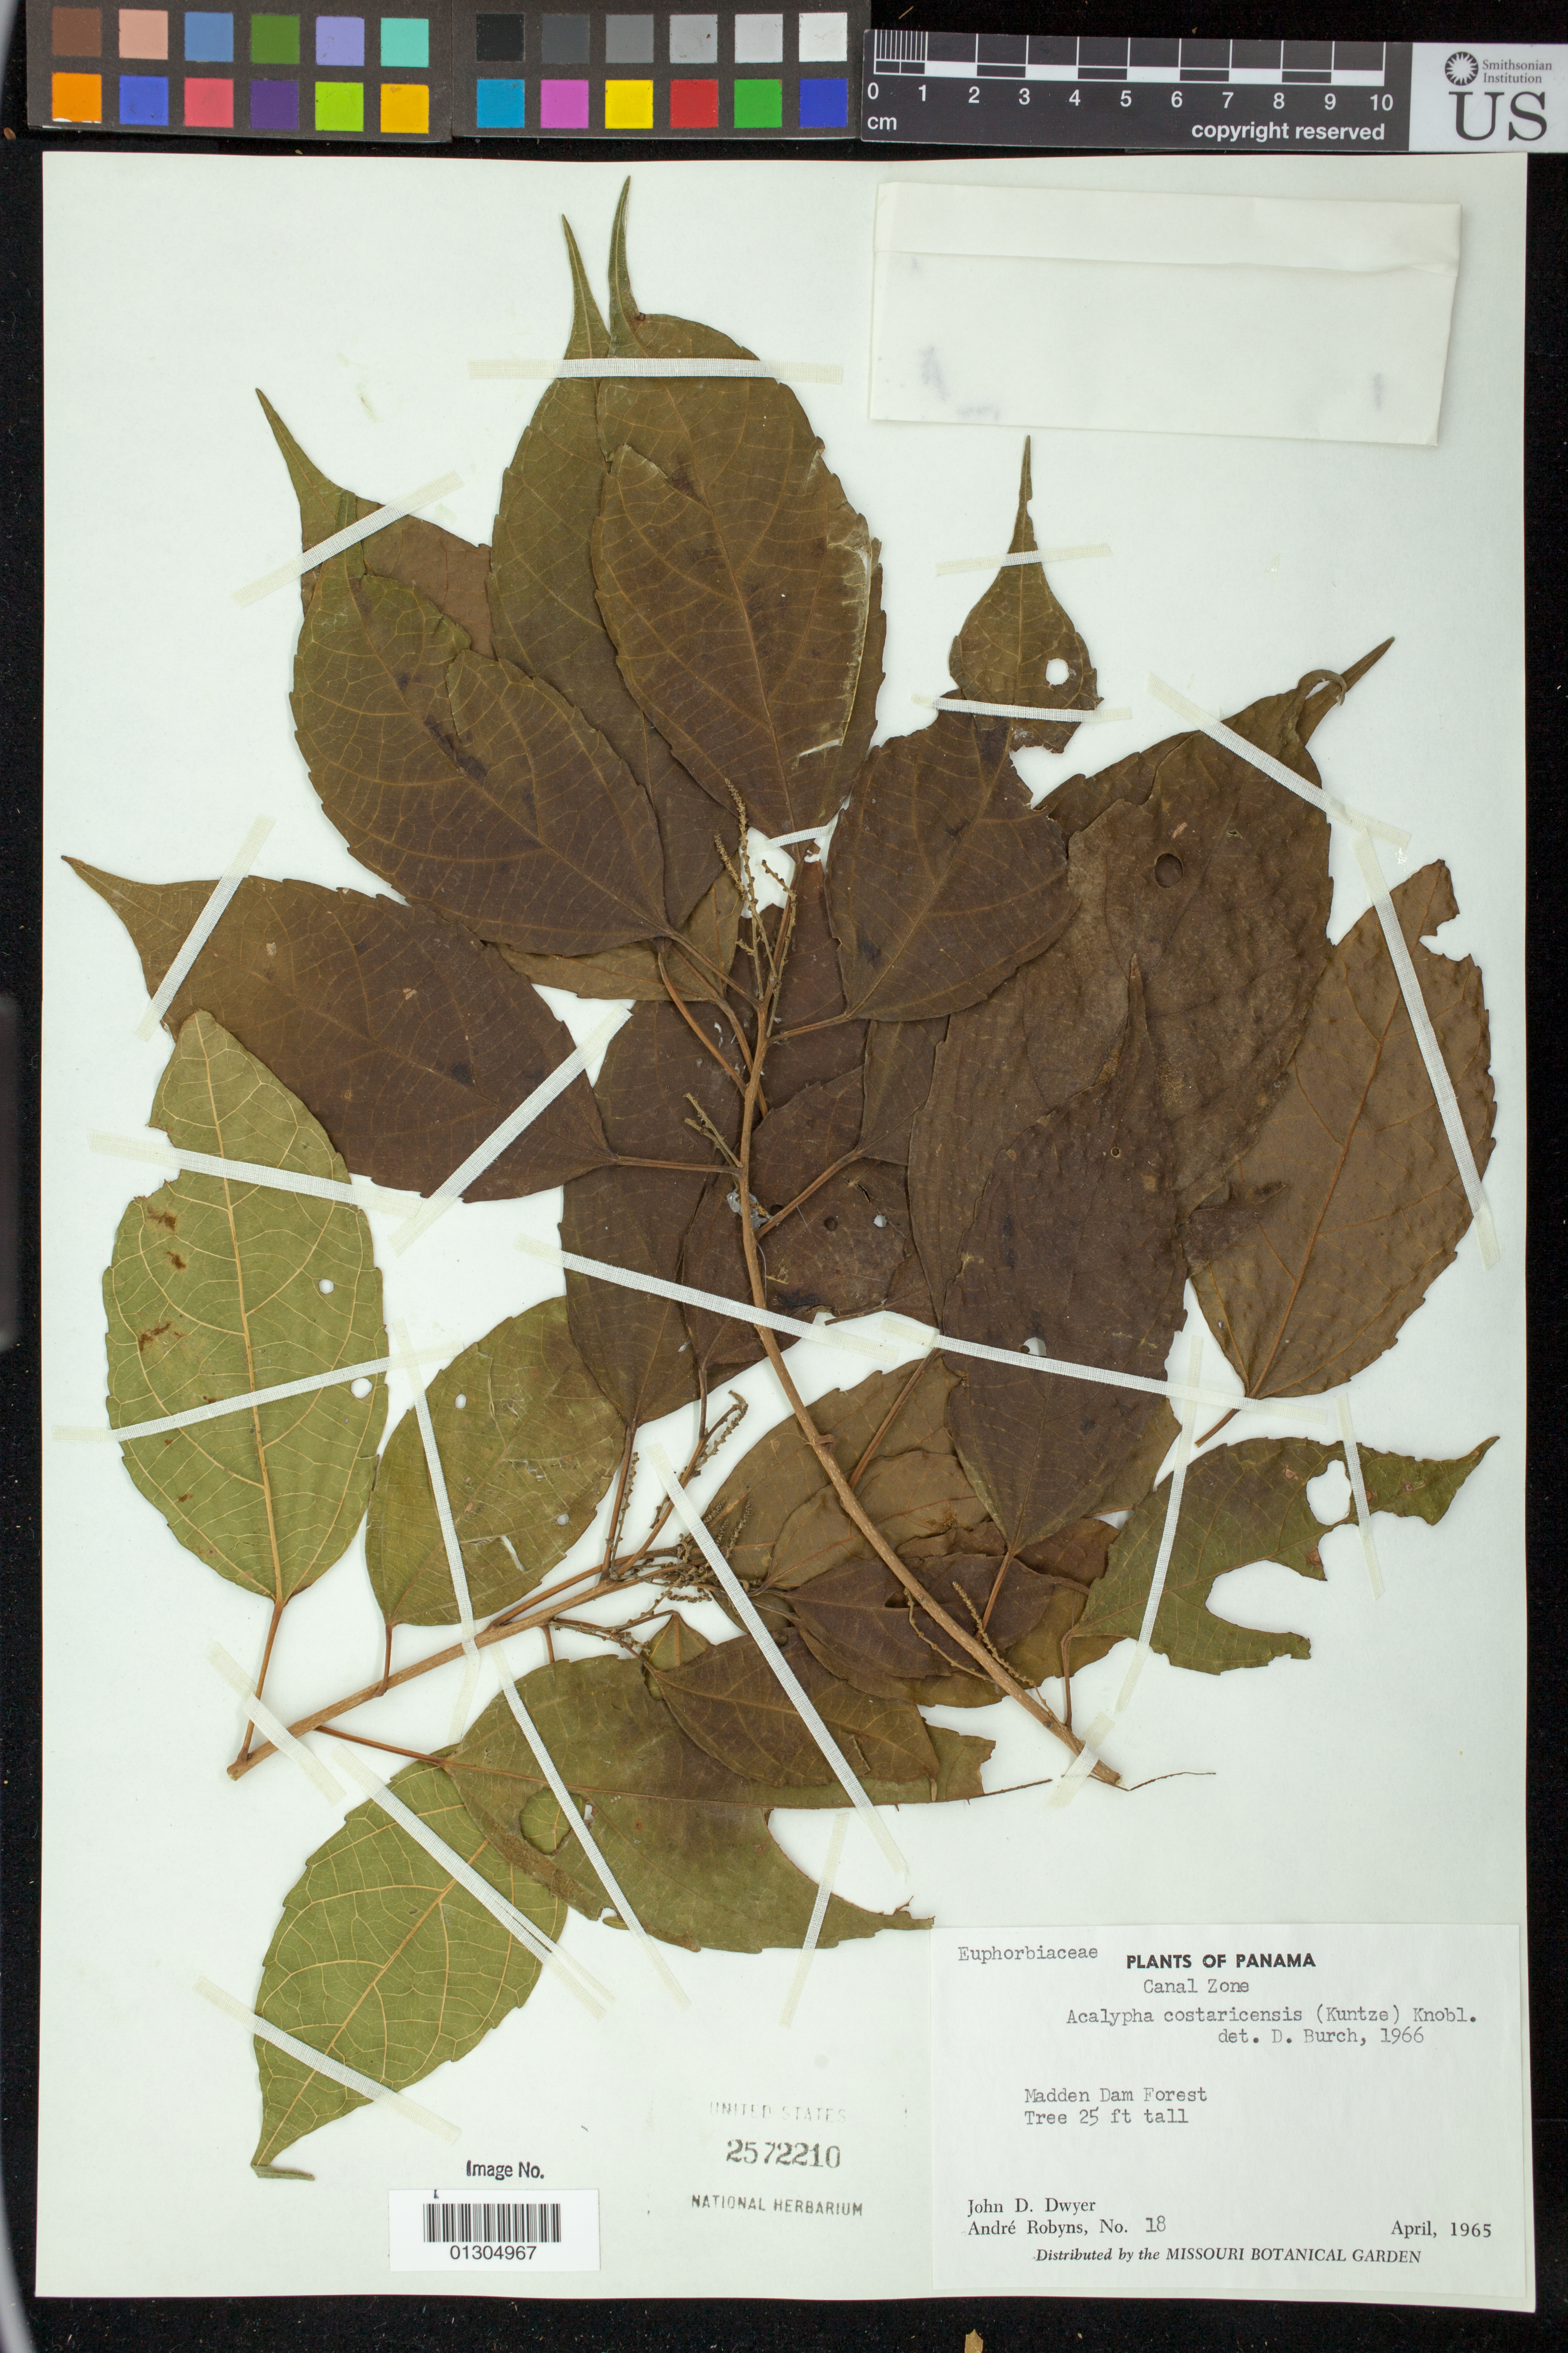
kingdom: Plantae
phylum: Tracheophyta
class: Magnoliopsida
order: Malpighiales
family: Euphorbiaceae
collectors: J. D. Dwyer & A. G. Robyns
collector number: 18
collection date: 1965-04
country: Panama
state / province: Colón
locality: Madden Dam Forest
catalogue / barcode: US 2572210